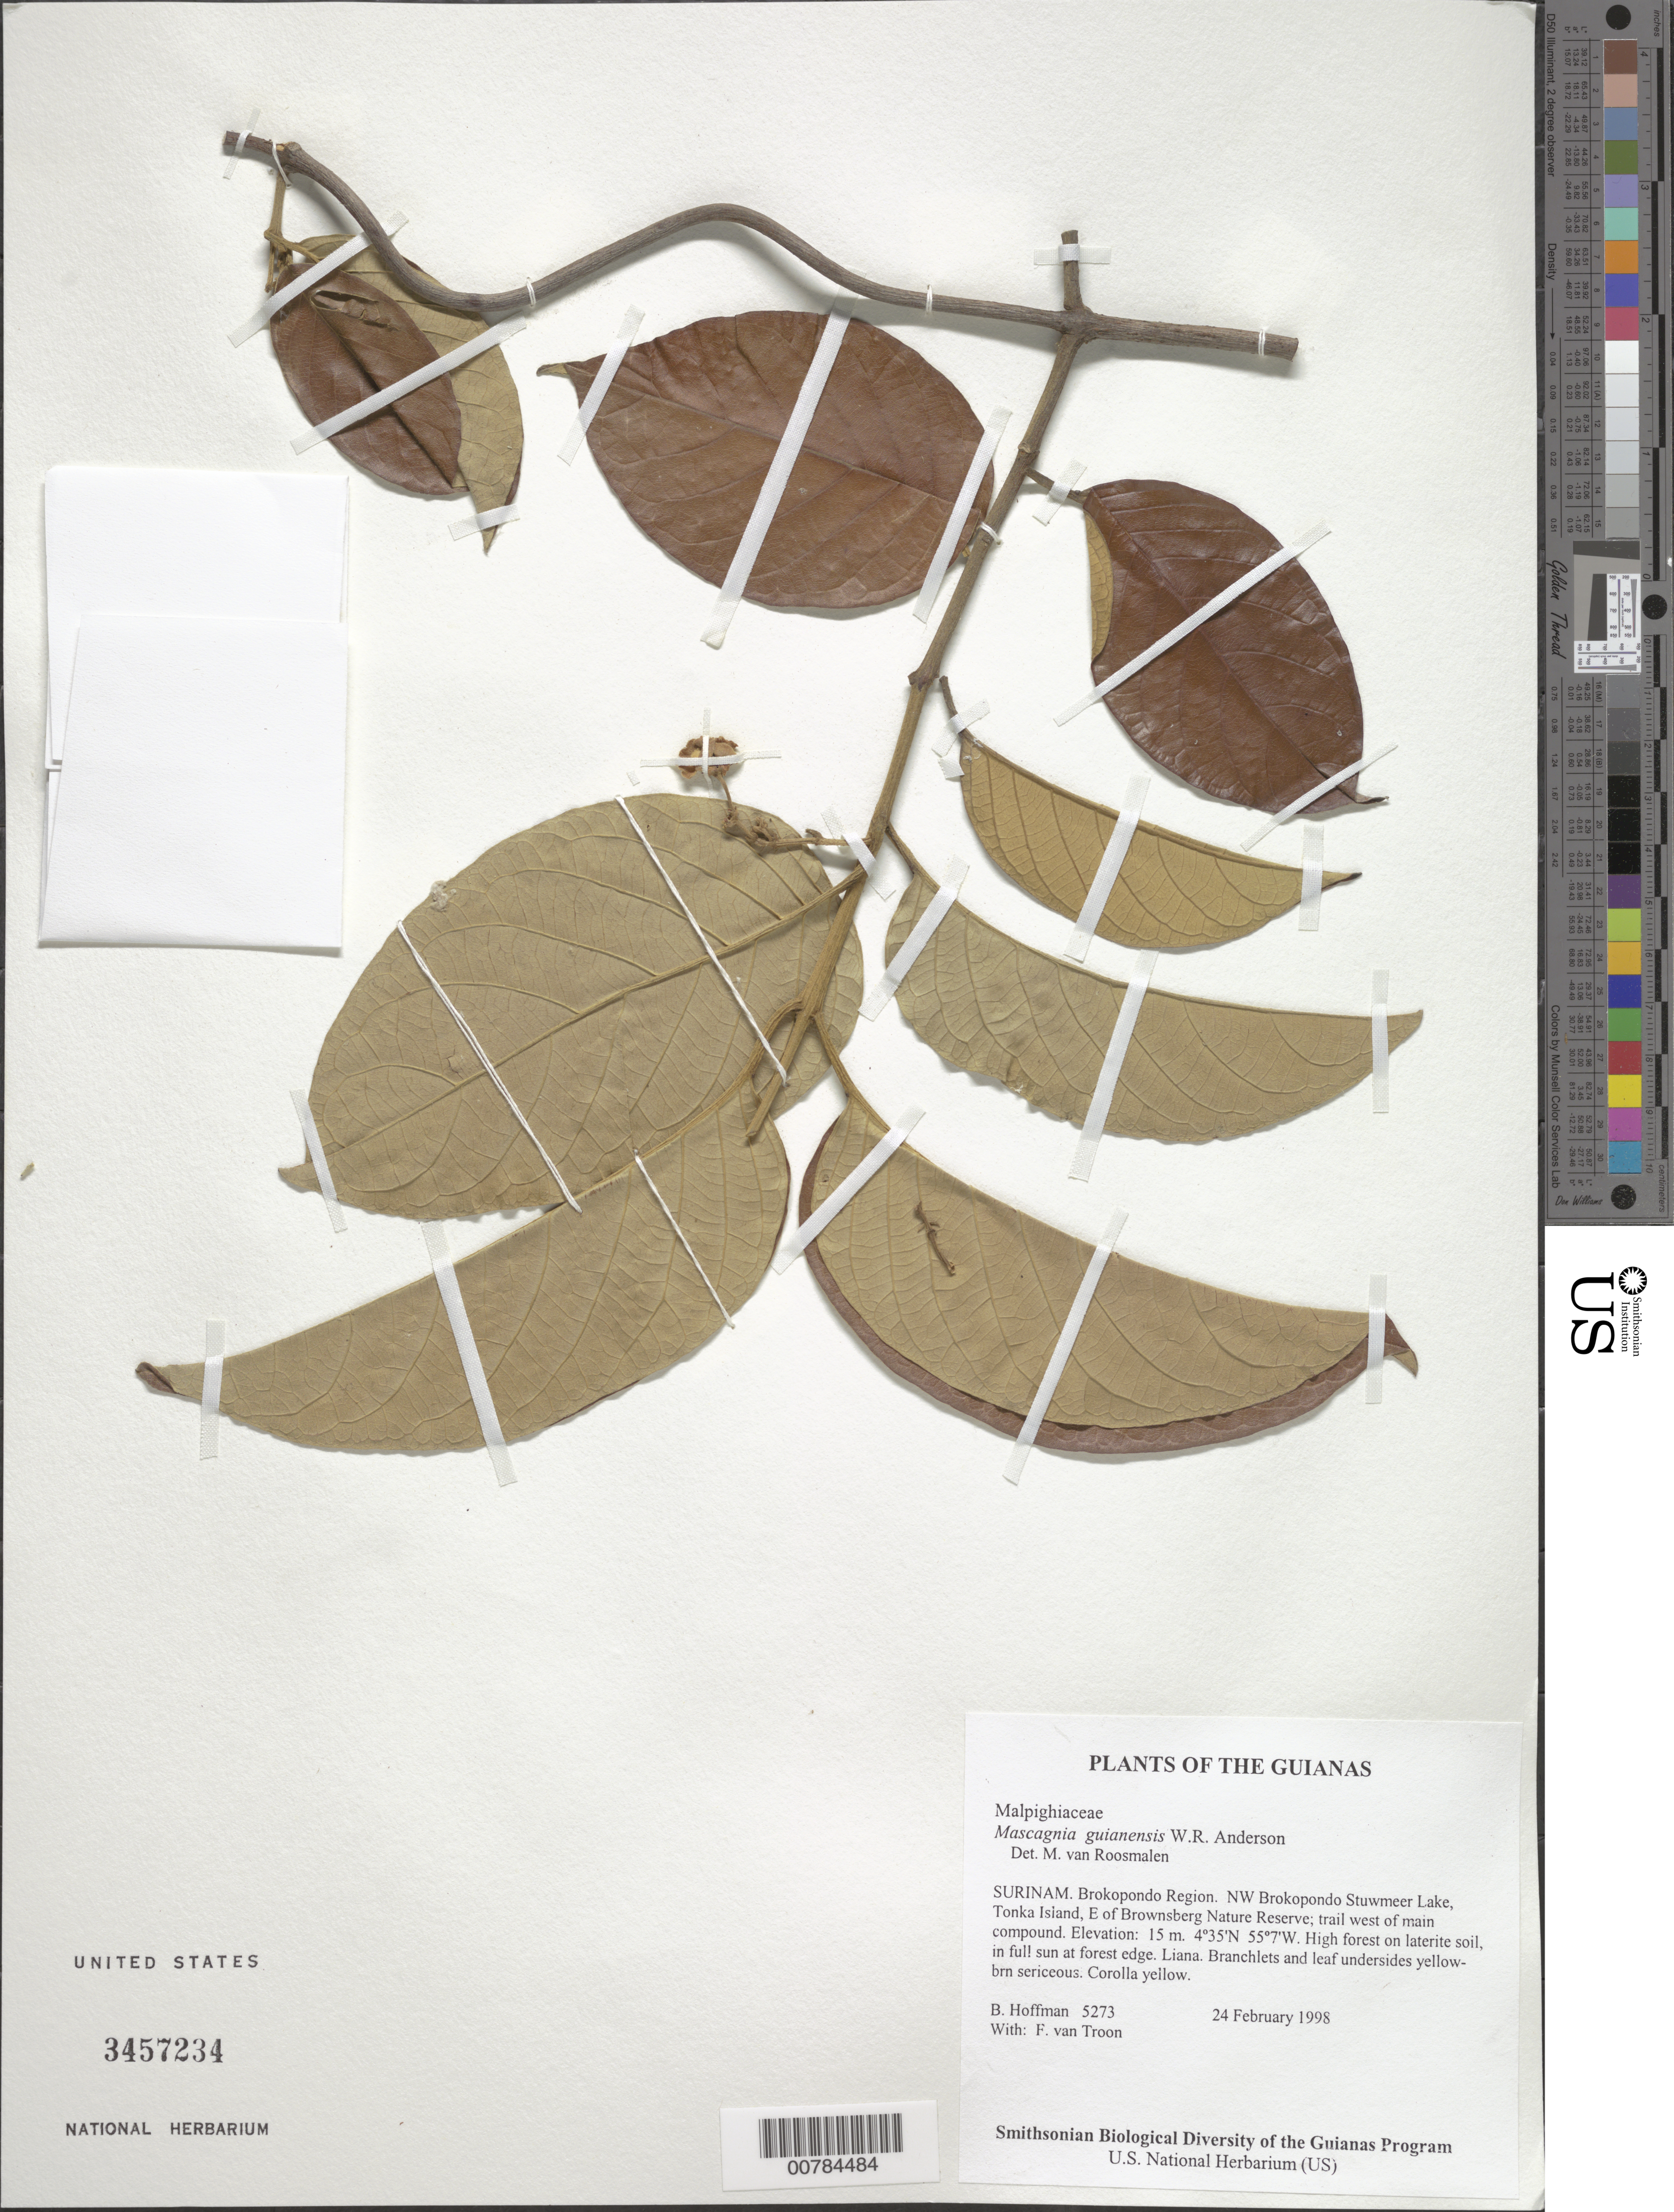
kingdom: Plantae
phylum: Tracheophyta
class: Magnoliopsida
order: Malpighiales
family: Malpighiaceae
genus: Mascagnia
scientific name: Mascagnia guianensis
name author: W.R. Anderson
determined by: Roosmalen, M. van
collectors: B. Hoffman & F. Troon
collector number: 5273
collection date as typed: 24 February 1998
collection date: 1998-02-24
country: Suriname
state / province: Brokopondo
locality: NW Brokopondo Stuwmeer Lake, Tonka Island, E of Brownsberg Nature Reserve; trail west of main compound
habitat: High forest on laterite soil, in full sun at forest edge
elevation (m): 15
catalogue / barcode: US 3457234